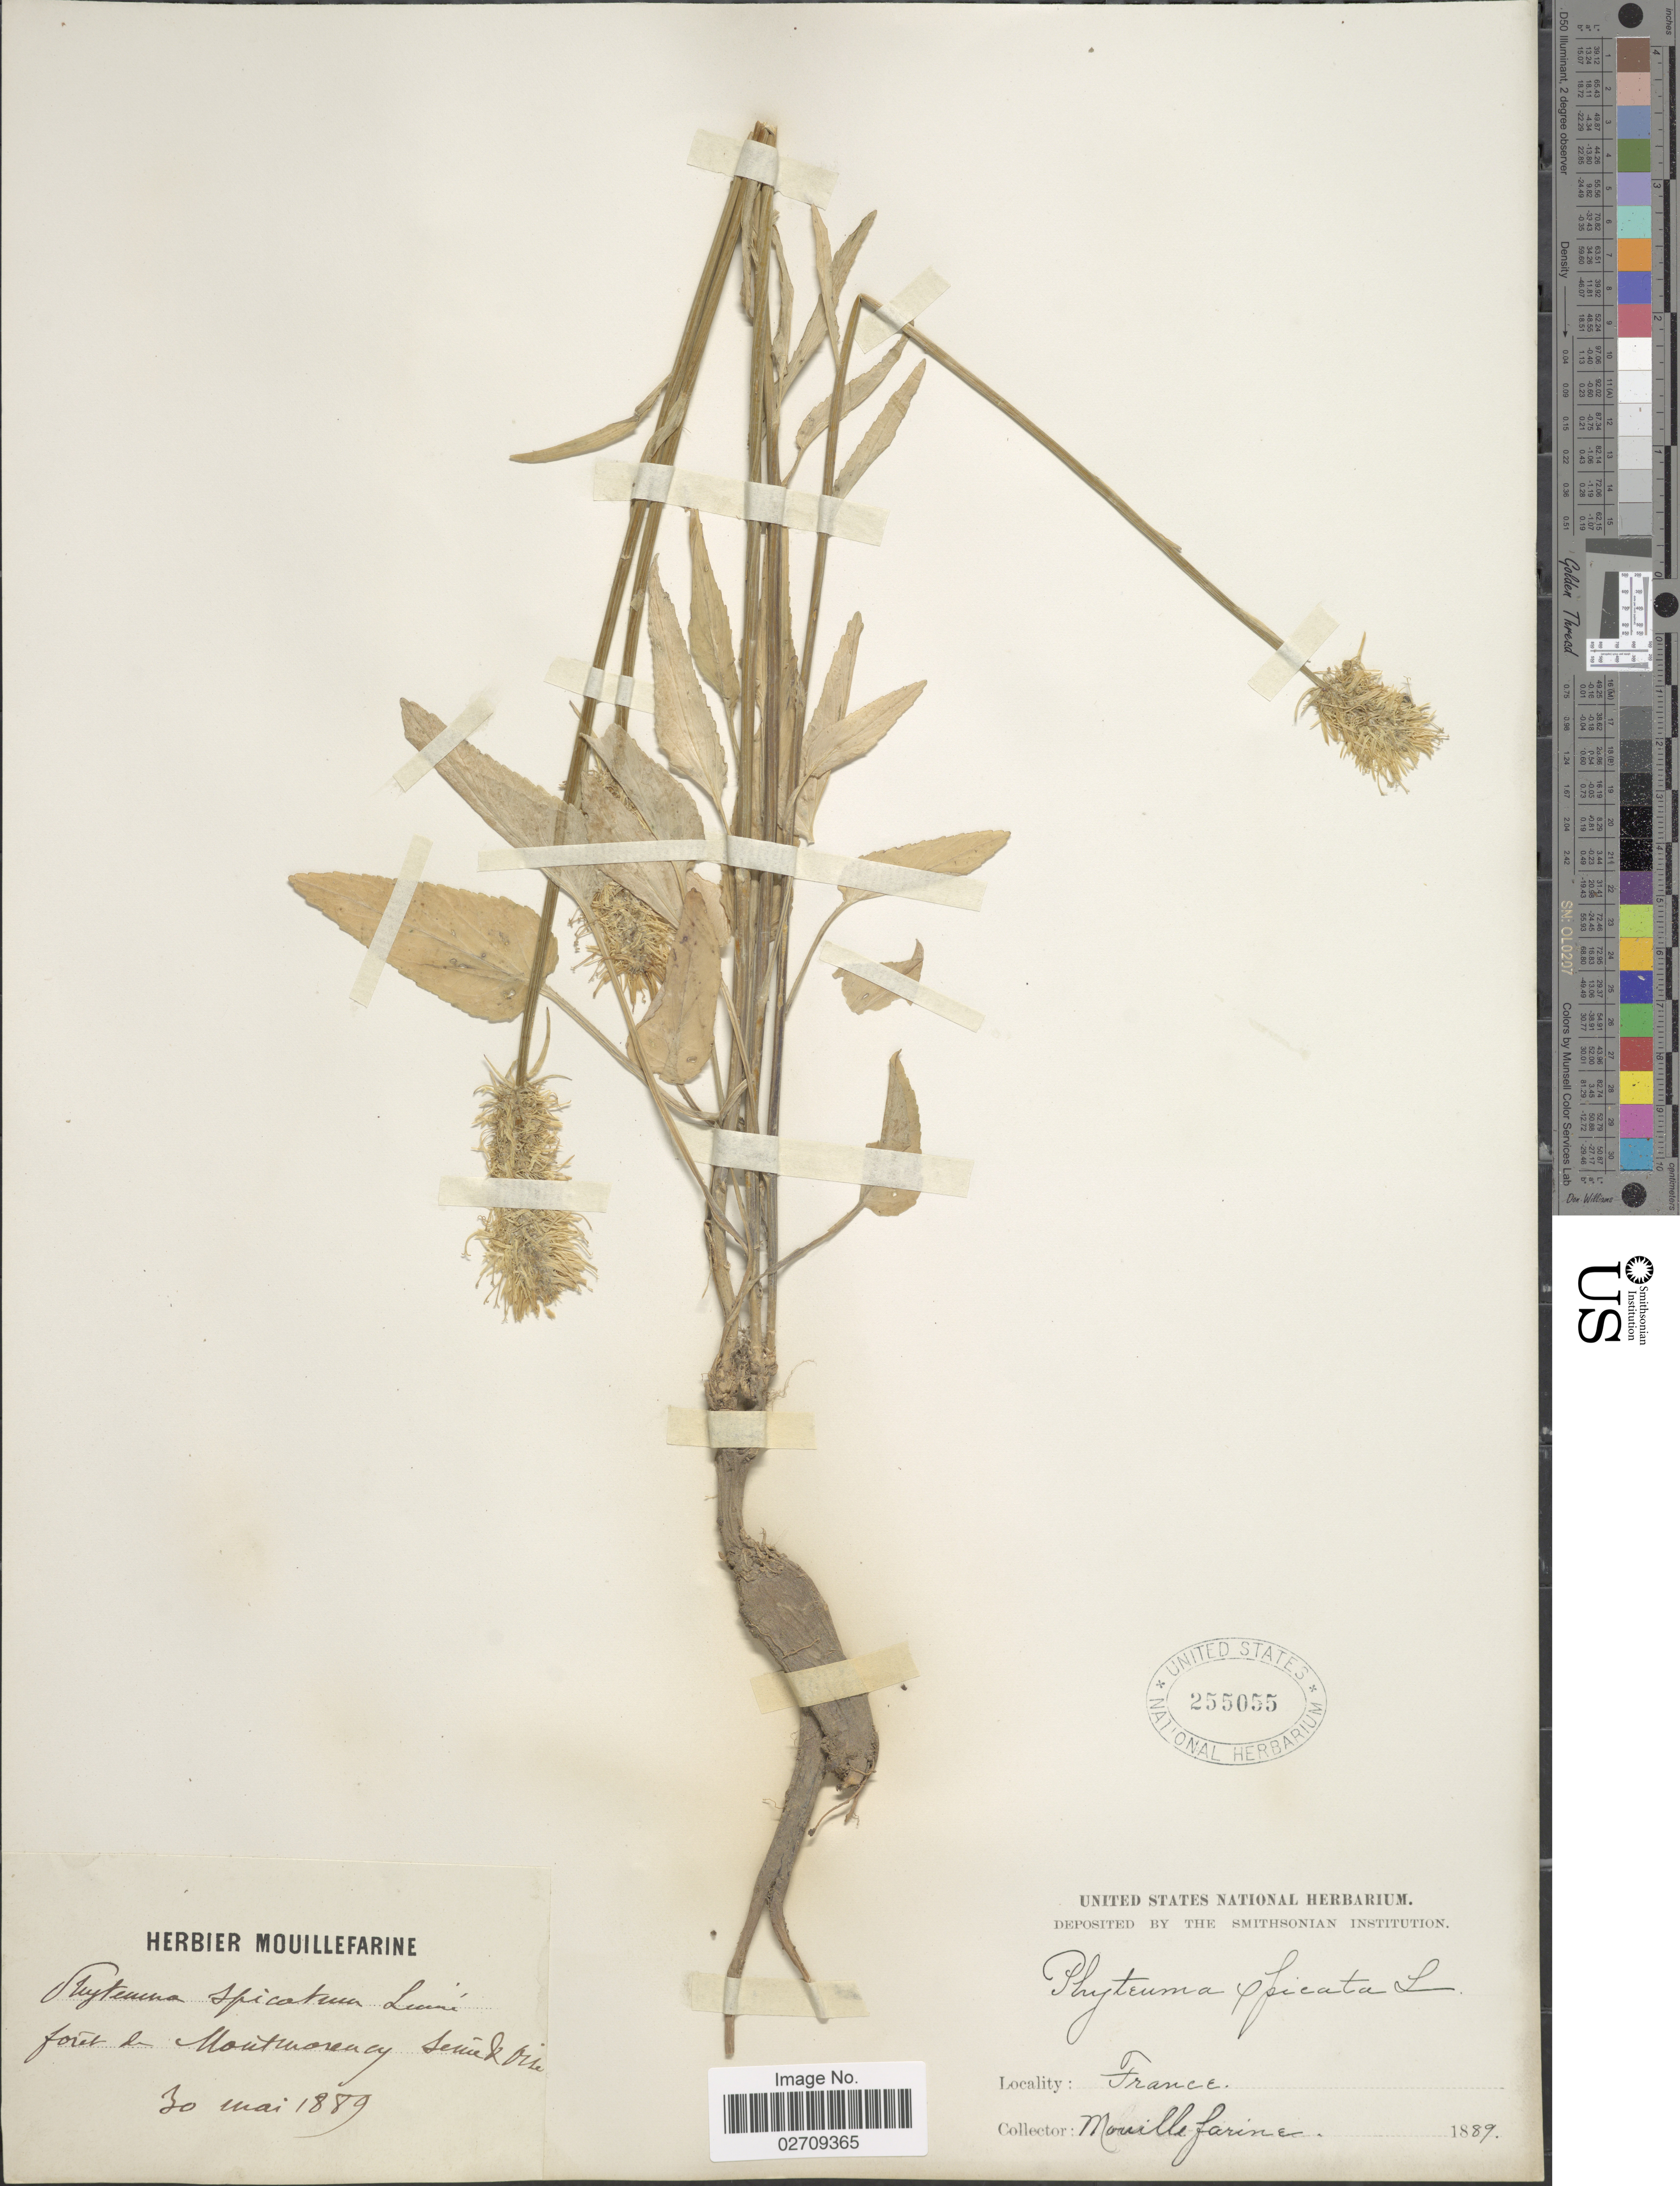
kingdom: Plantae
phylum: Tracheophyta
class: Magnoliopsida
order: Asterales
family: Campanulaceae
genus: Phyteuma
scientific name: Phyteuma spicatum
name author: L.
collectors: A. Mouillefarine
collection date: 1889-05-30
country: France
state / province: Île-de-France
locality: Foret de Montmorency Seuice de Oise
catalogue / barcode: US 255055